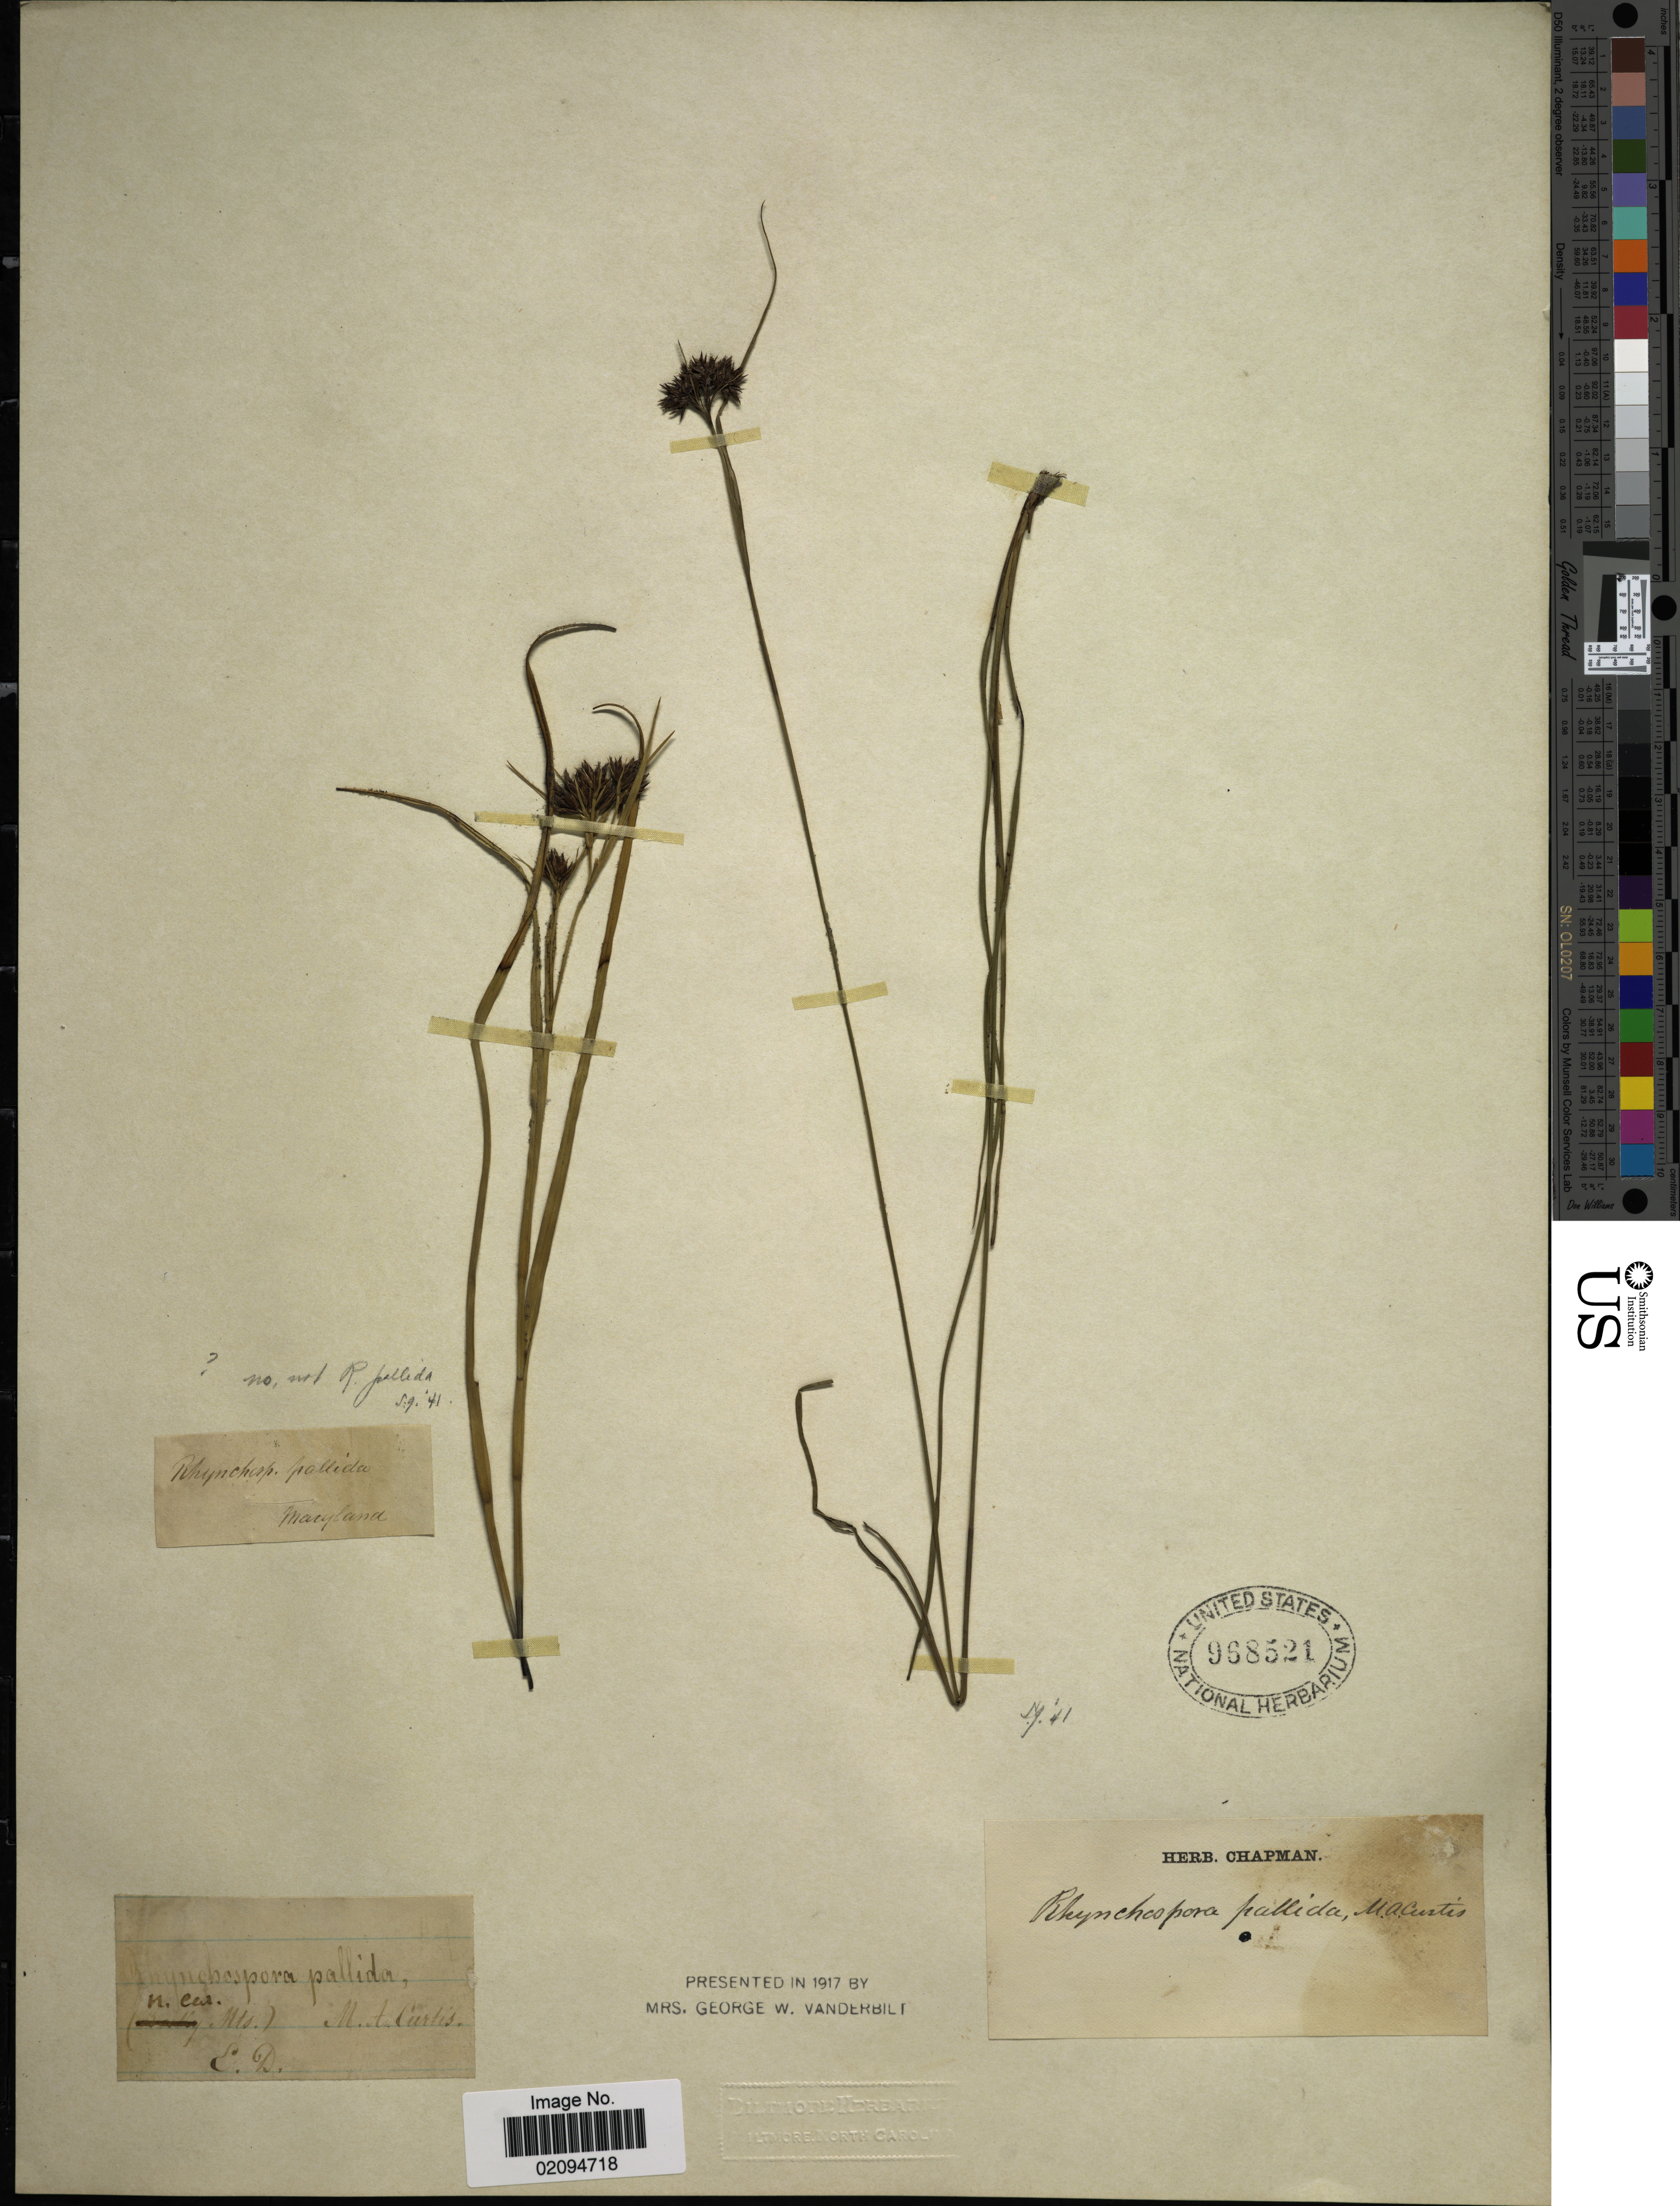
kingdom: Plantae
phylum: Tracheophyta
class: Liliopsida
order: Poales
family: Cyperaceae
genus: Rhynchospora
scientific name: Rhynchospora pallida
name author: M.A. Curtis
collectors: M. A. Curtis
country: United States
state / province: North Carolina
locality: N. Car. Mts.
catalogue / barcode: US 968521